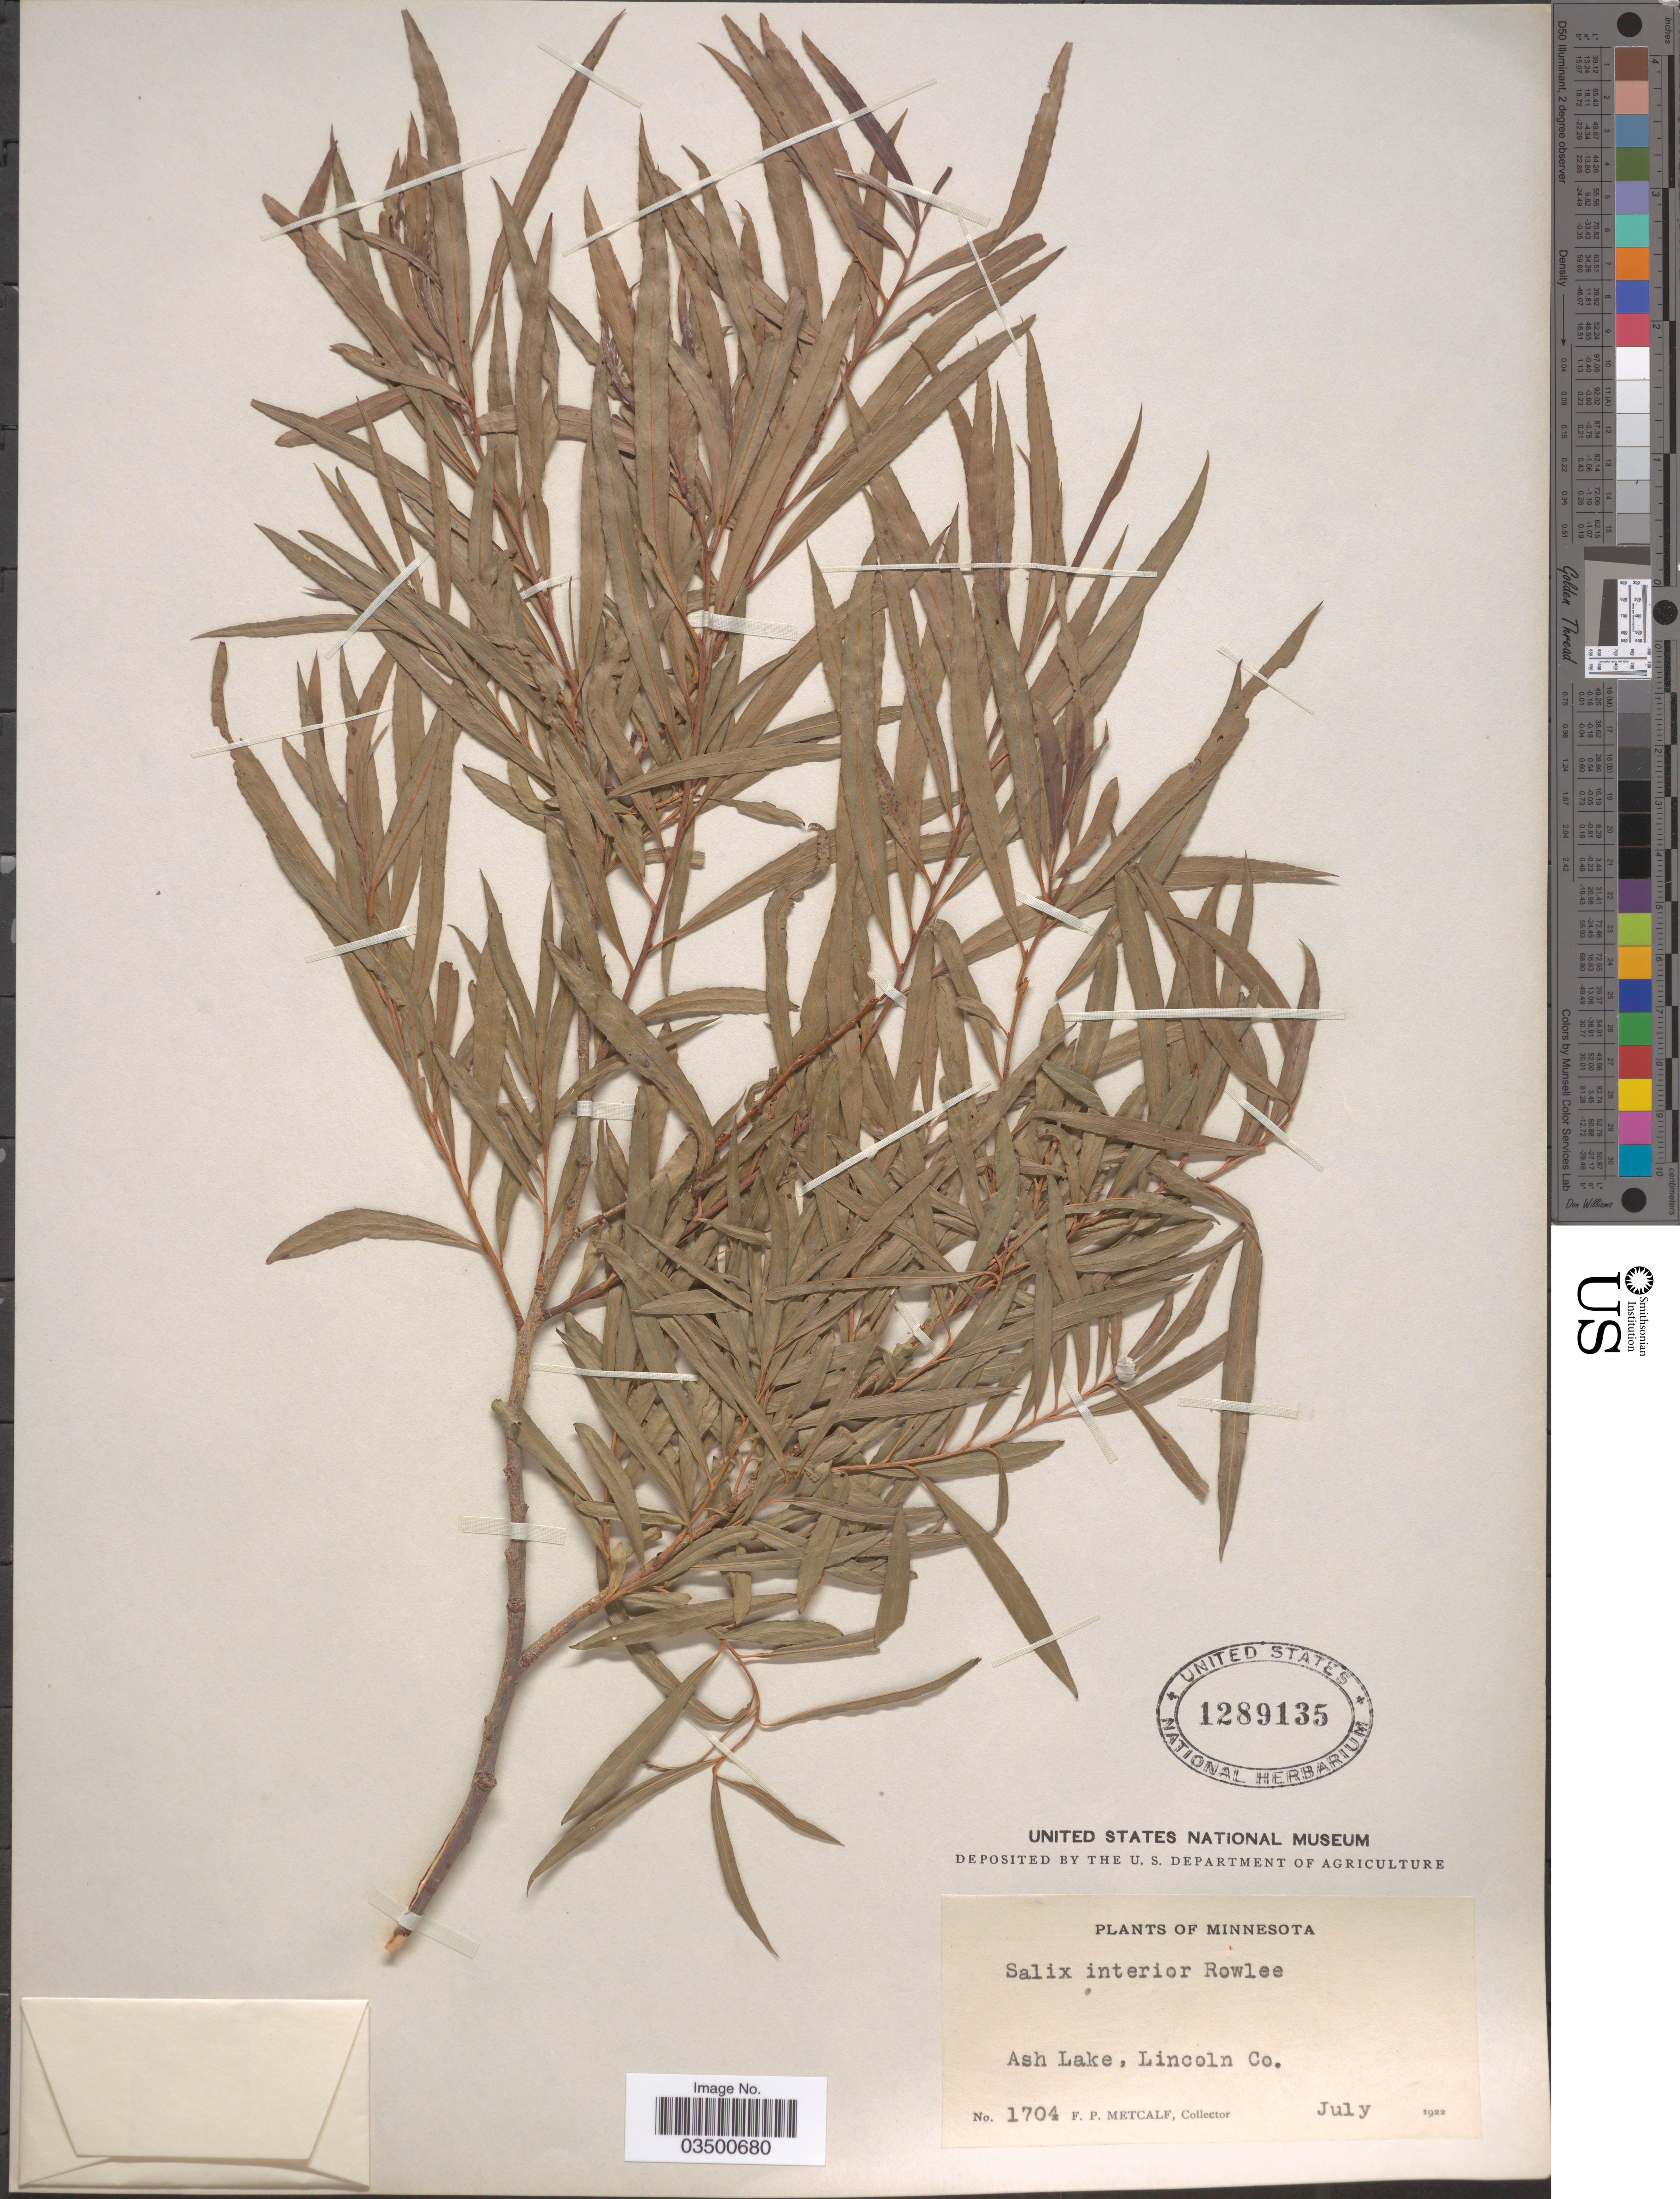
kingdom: Plantae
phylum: Tracheophyta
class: Magnoliopsida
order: Malpighiales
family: Salicaceae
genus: Salix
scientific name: Salix interior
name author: Rowlee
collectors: F. Metcalf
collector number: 1704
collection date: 1922-07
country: United States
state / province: Minnesota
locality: Ash Lake, Lincoln Co.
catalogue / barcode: US 1289135